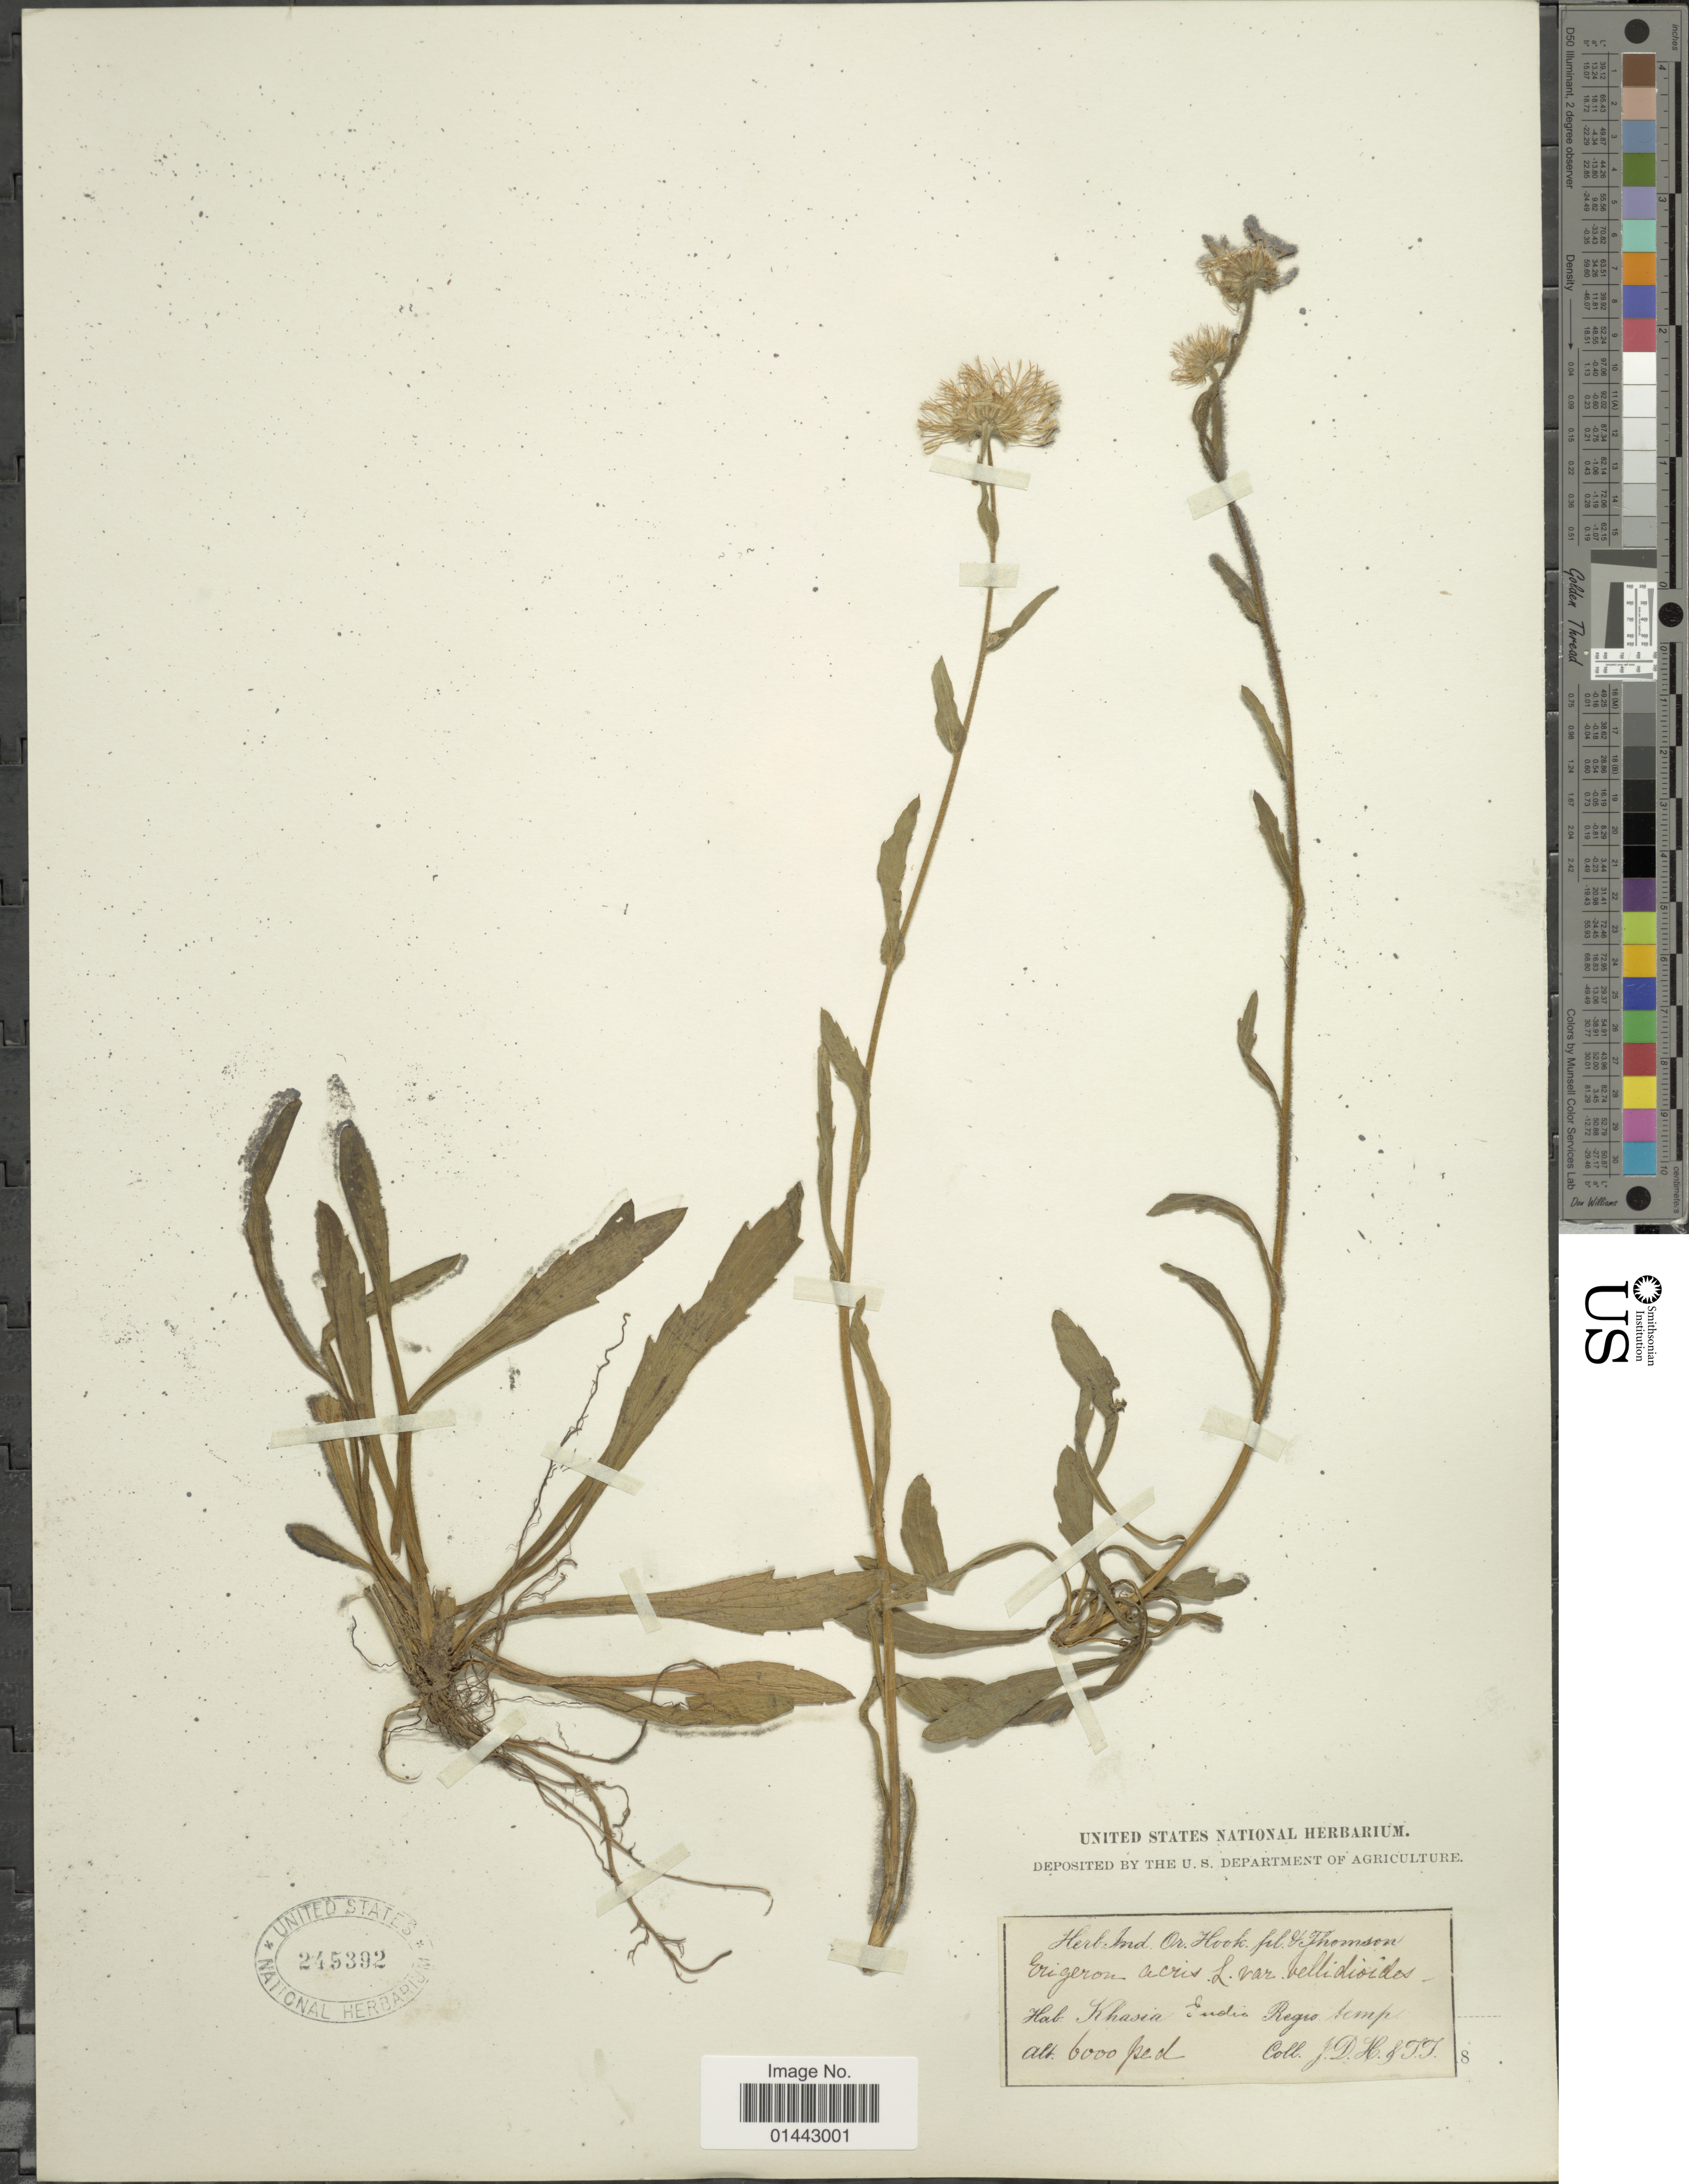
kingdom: Plantae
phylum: Tracheophyta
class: Magnoliopsida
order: Asterales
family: Asteraceae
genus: Erigeron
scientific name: Erigeron bellioides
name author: DC.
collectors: J. D. Hooker & T. Thomson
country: India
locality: Khasia India, regio temp.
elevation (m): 1829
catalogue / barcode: US 245392